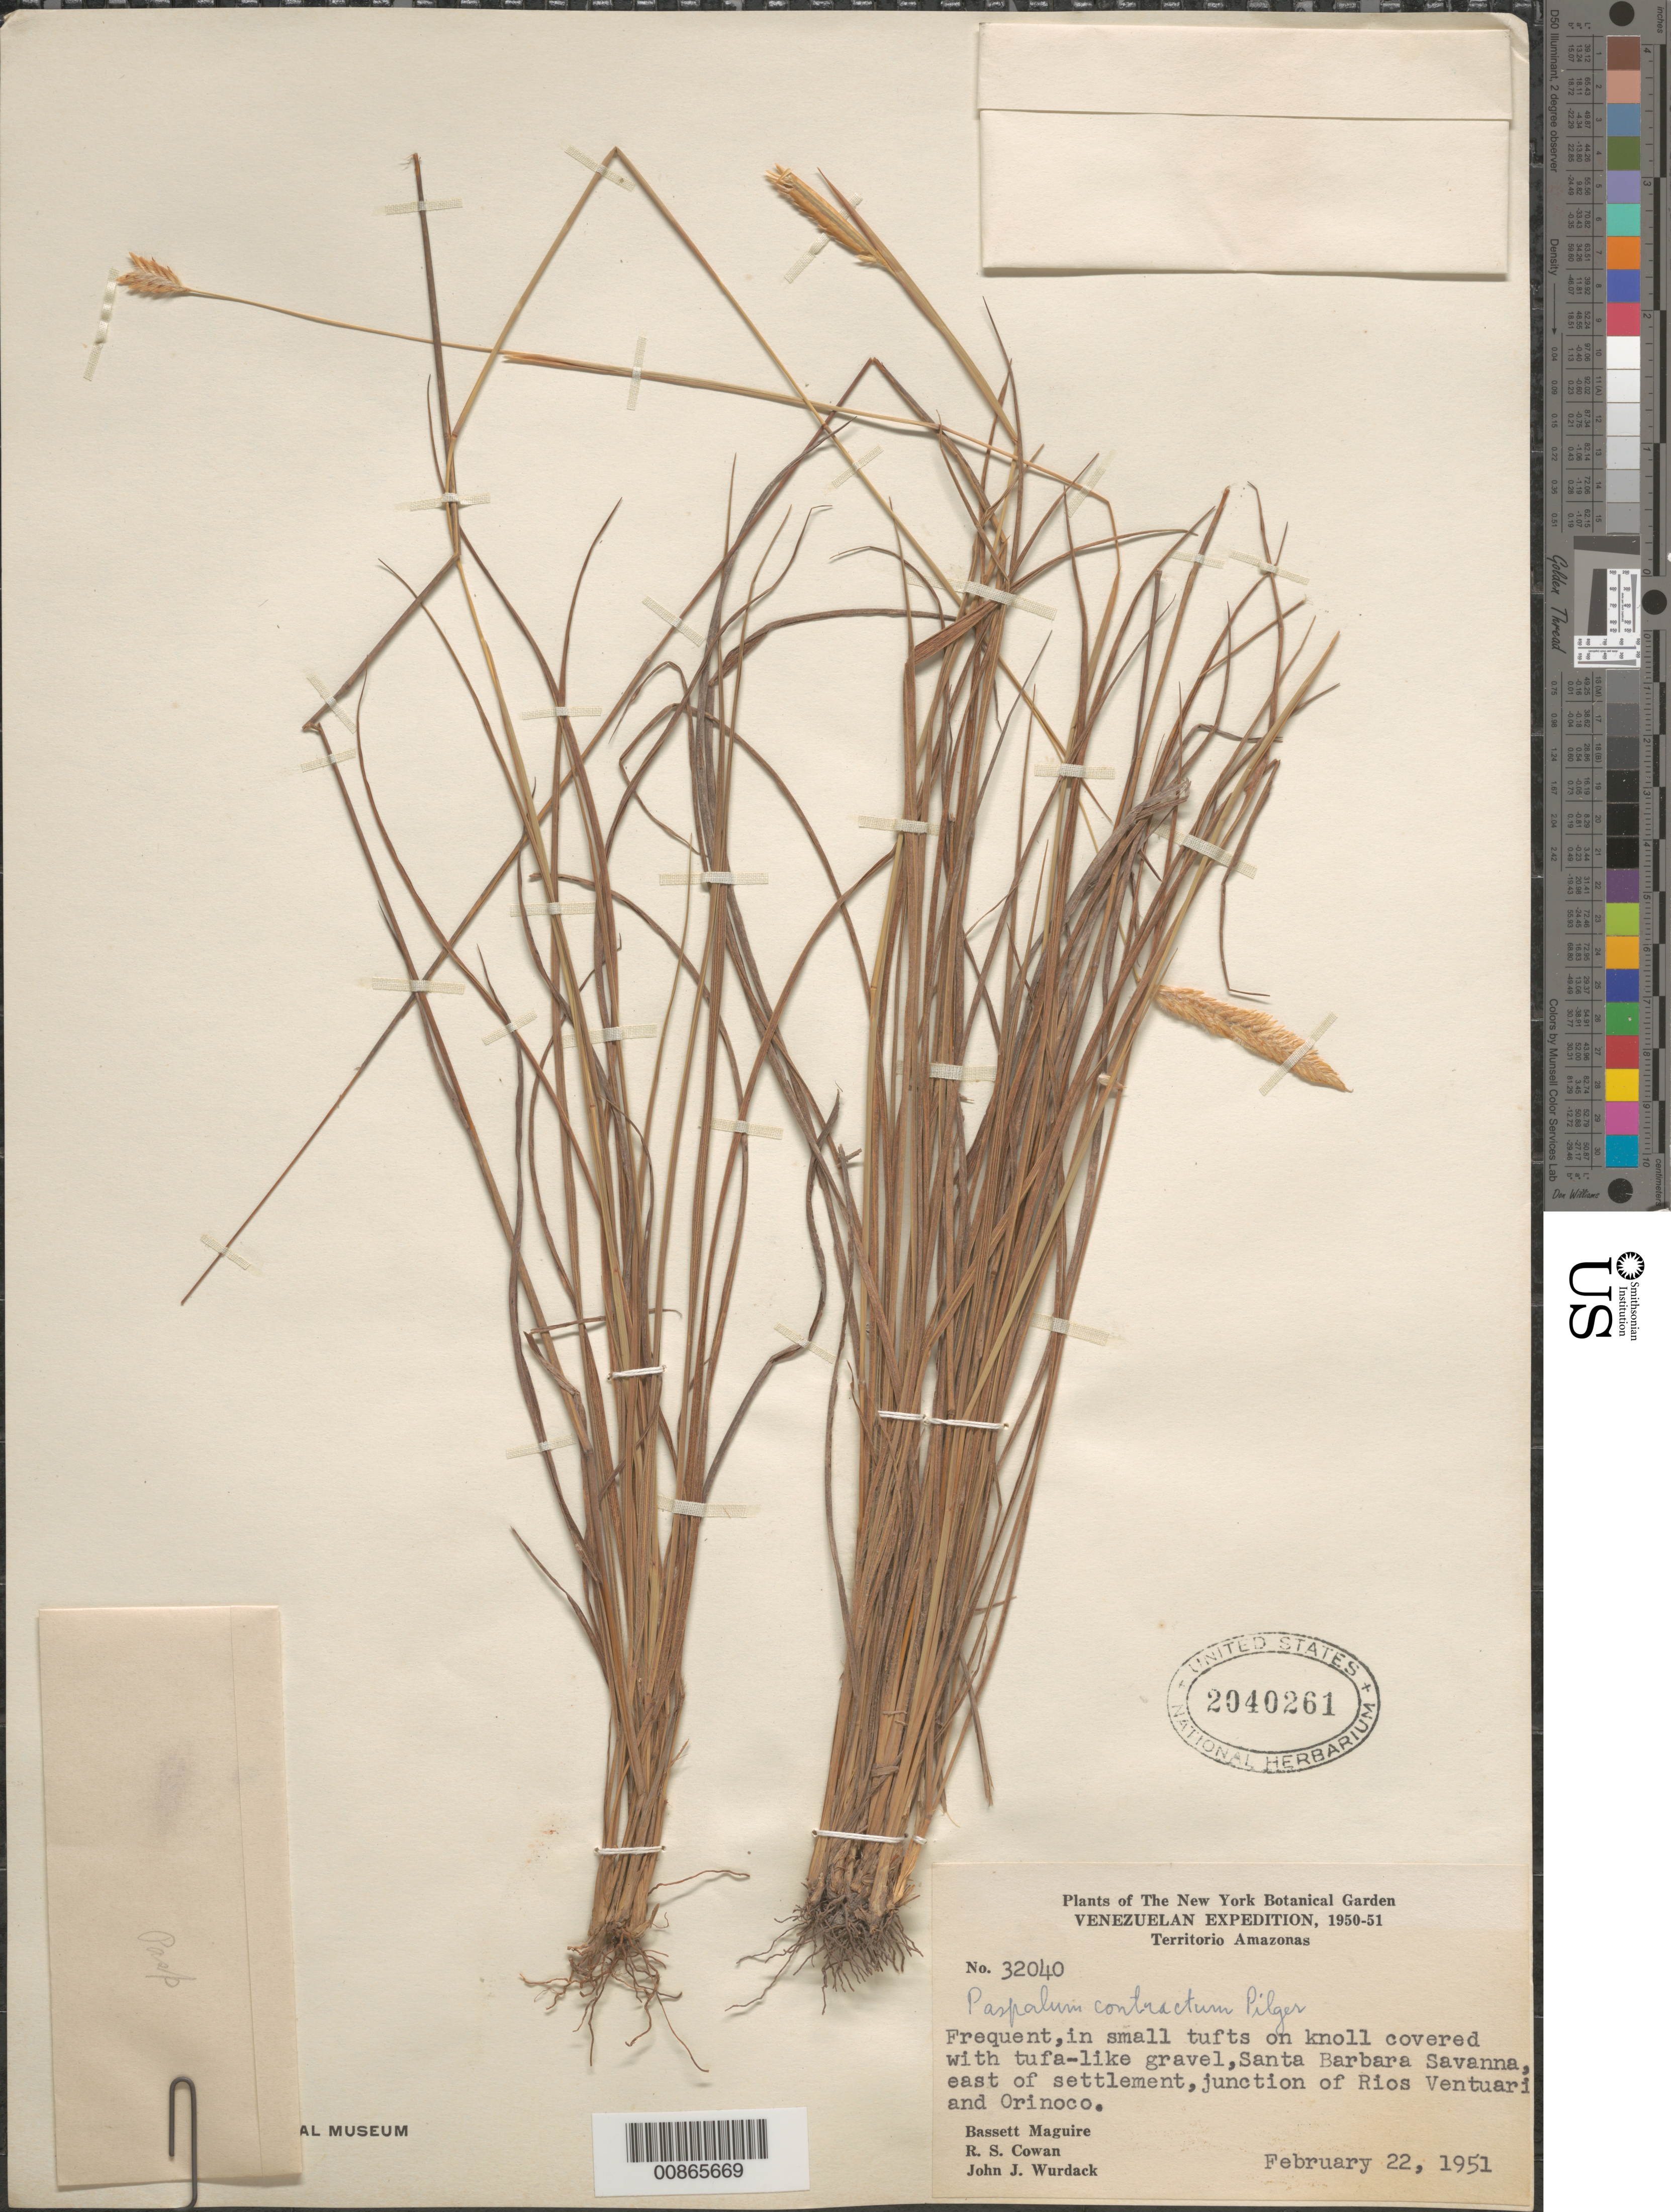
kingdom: Plantae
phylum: Tracheophyta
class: Liliopsida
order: Poales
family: Poaceae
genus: Paspalum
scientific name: Paspalum lanciflorum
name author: Trin.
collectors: B. Maguire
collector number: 32040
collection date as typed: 22-Feb-51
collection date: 1951-02-22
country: Venezuela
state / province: Amazonas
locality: Santa Barbara Savanna, E of settlement, junction of Ríos Ventuari & Orinoco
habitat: Knoll covered with tufa-like gravel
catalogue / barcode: US 2040261